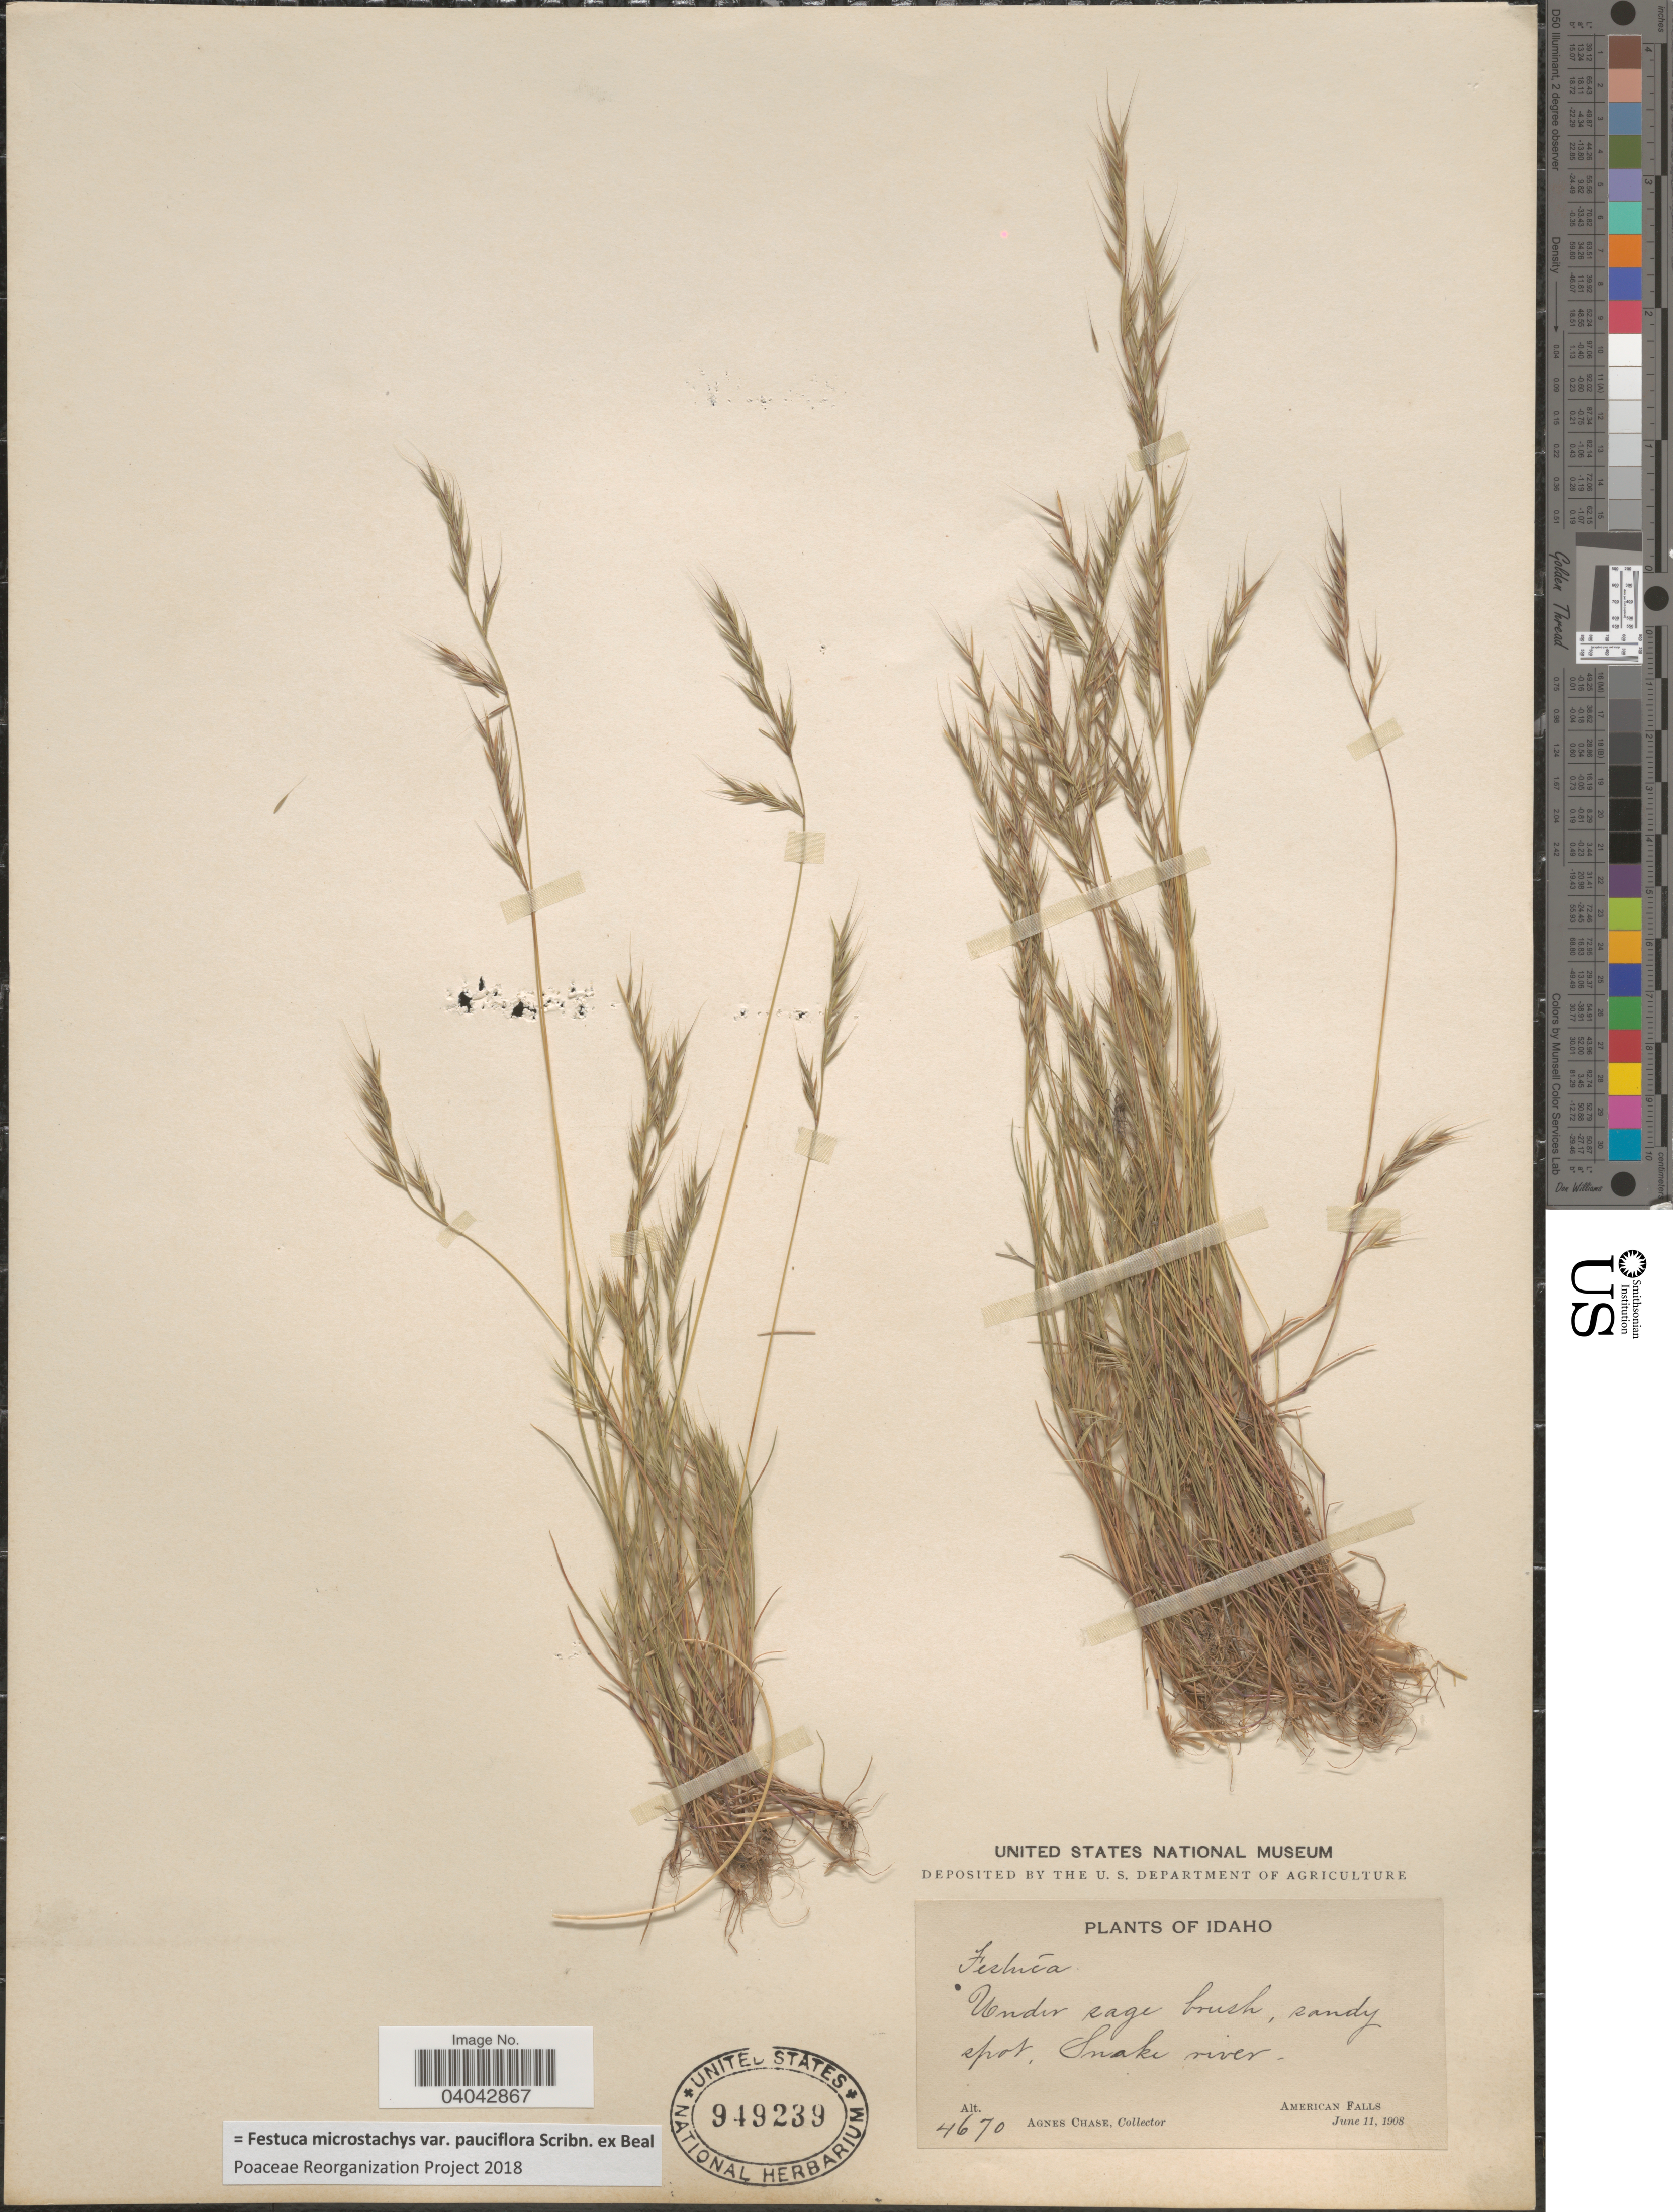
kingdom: Plantae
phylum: Tracheophyta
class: Liliopsida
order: Poales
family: Poaceae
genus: Festuca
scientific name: Festuca microstachys var. pauciflora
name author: Scribn. ex W.J. Beal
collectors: A. Chase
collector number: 4670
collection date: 1908-06-11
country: United States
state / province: Idaho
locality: Snake river. American Falls.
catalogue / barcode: US 949239